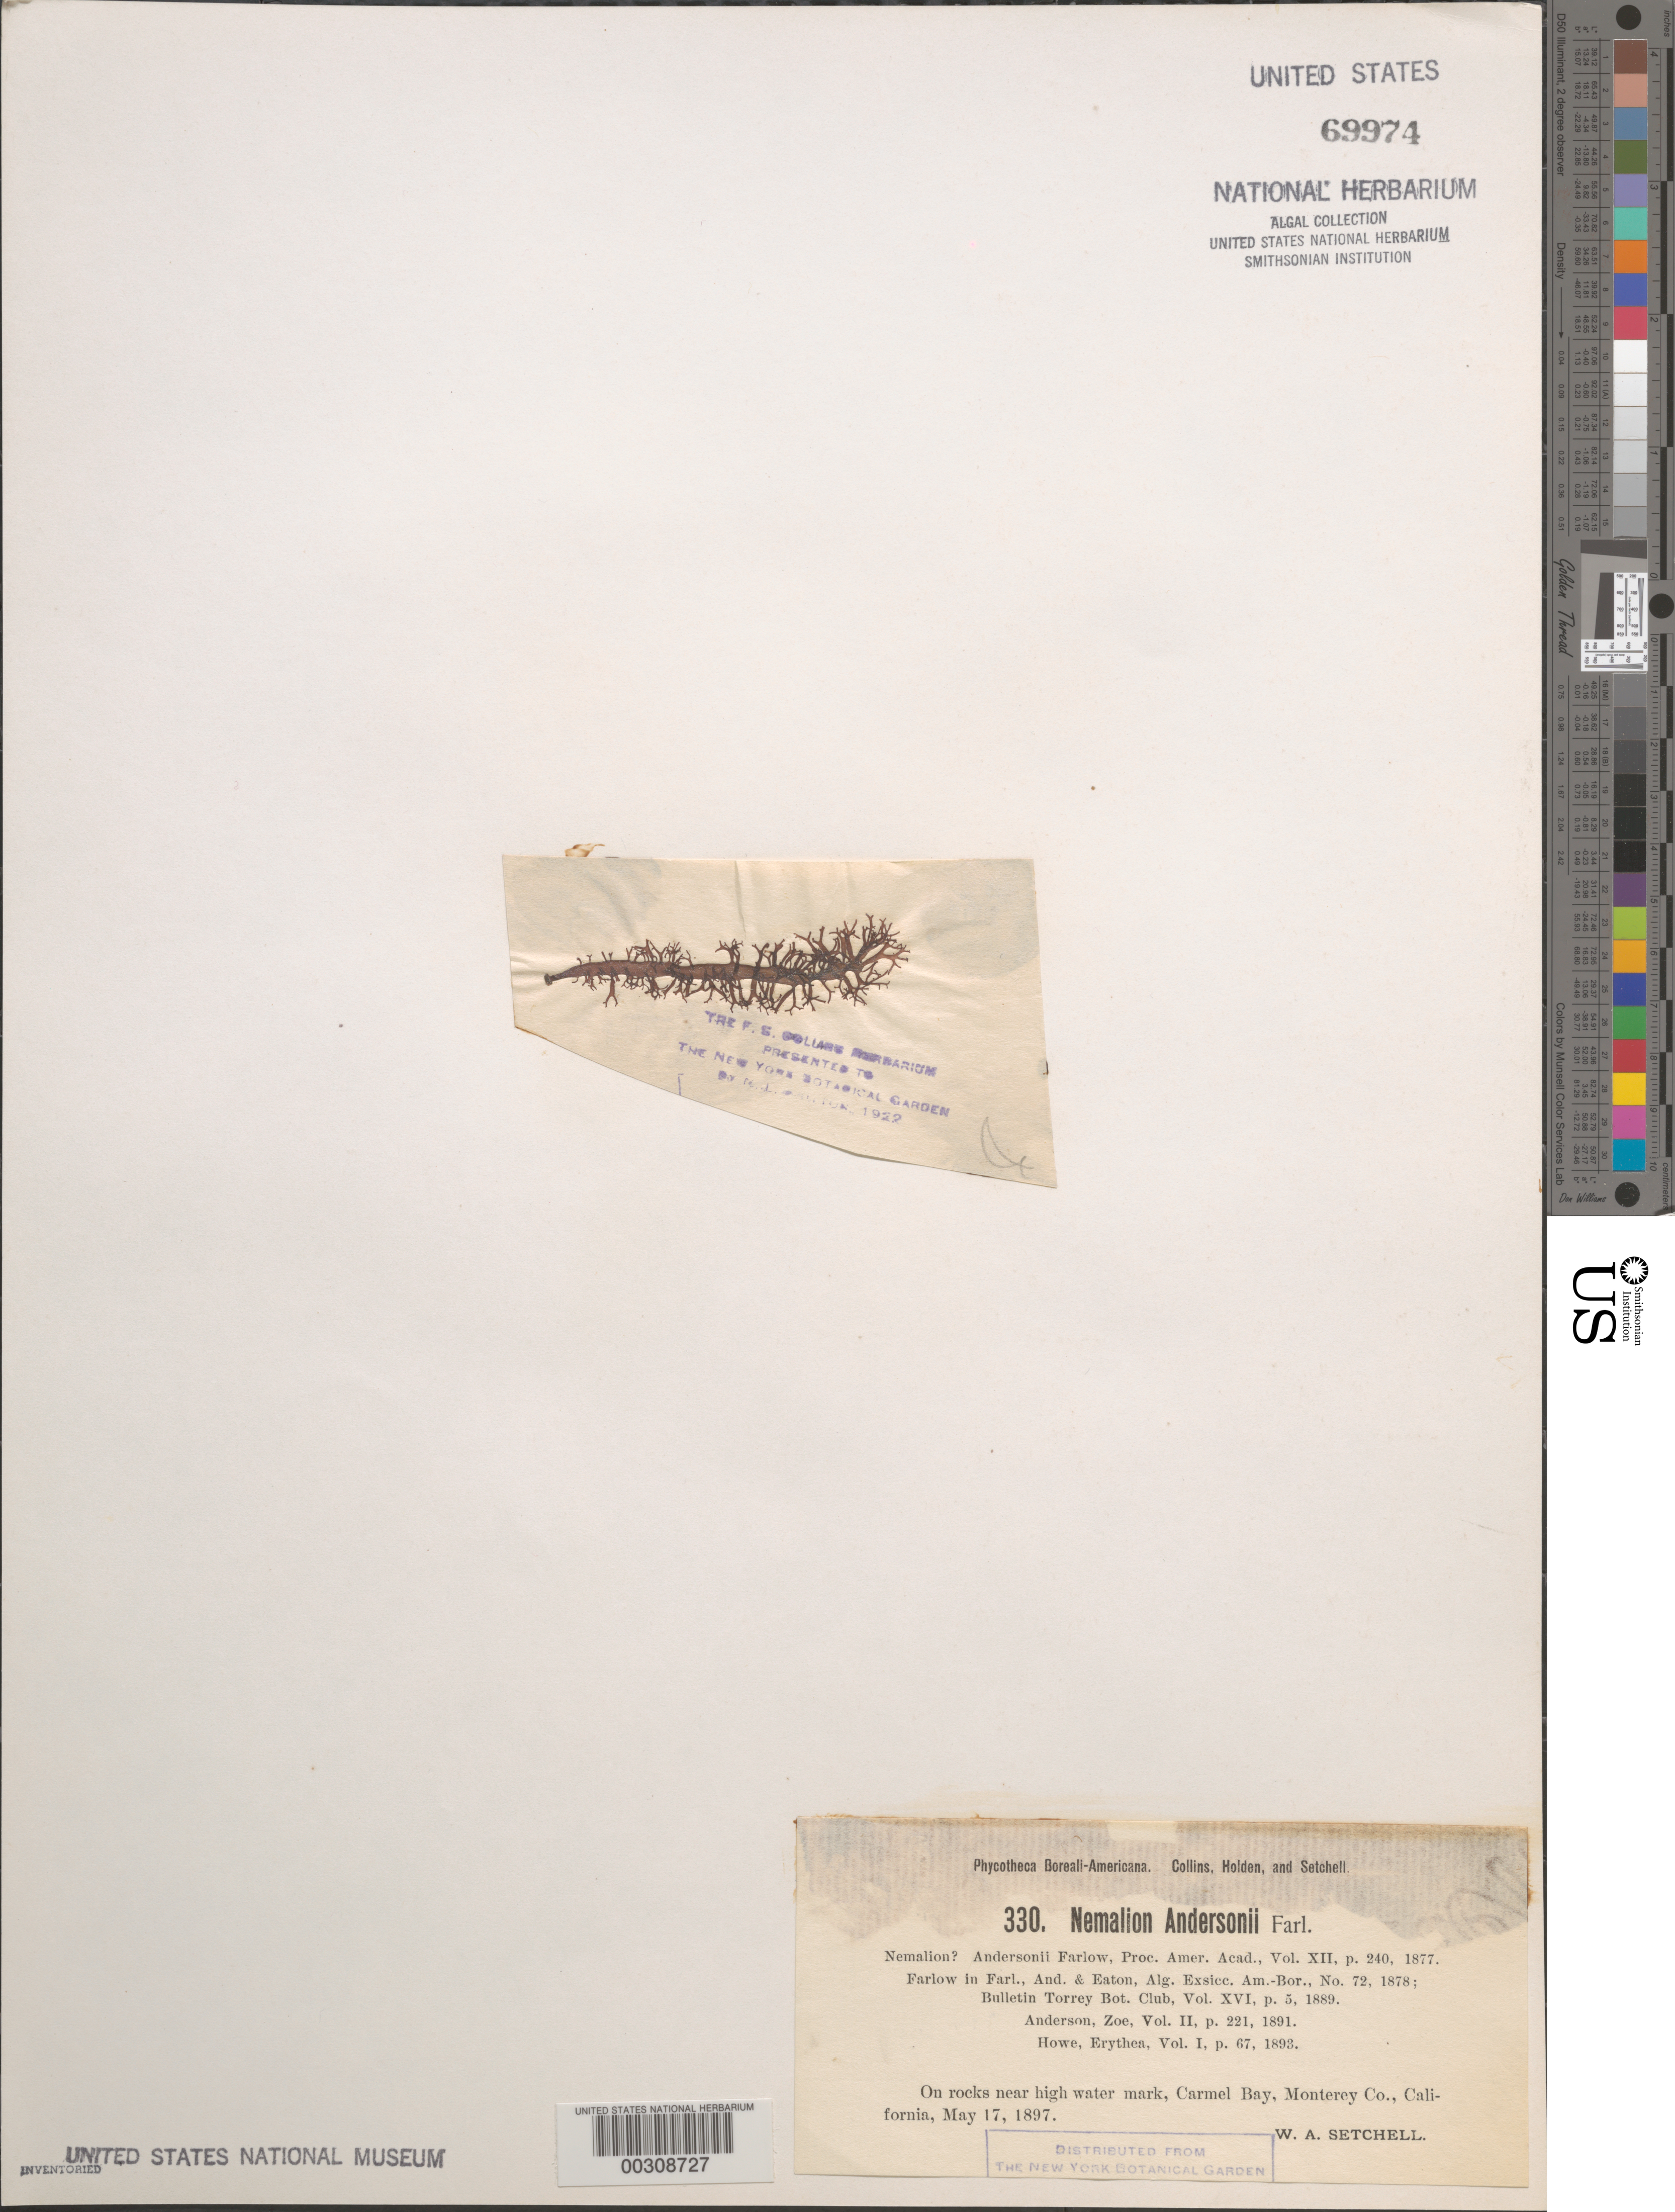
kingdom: Plantae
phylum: Rhodophyta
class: Florideophyceae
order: Nemaliales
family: Liagoraceae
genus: Cumagloia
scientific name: Cumagloia andersonii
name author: (Farl.) Setch. & N.L. Gardner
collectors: W. Setchell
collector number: PB-A 330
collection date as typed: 17 May 1897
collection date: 1897-05-17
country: United States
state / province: California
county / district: Monterey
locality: Carmel Bay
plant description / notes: Collins, Holden & Setchell, Phycotheca Boreali-Americana, as Nemalion andersonii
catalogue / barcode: US 69974